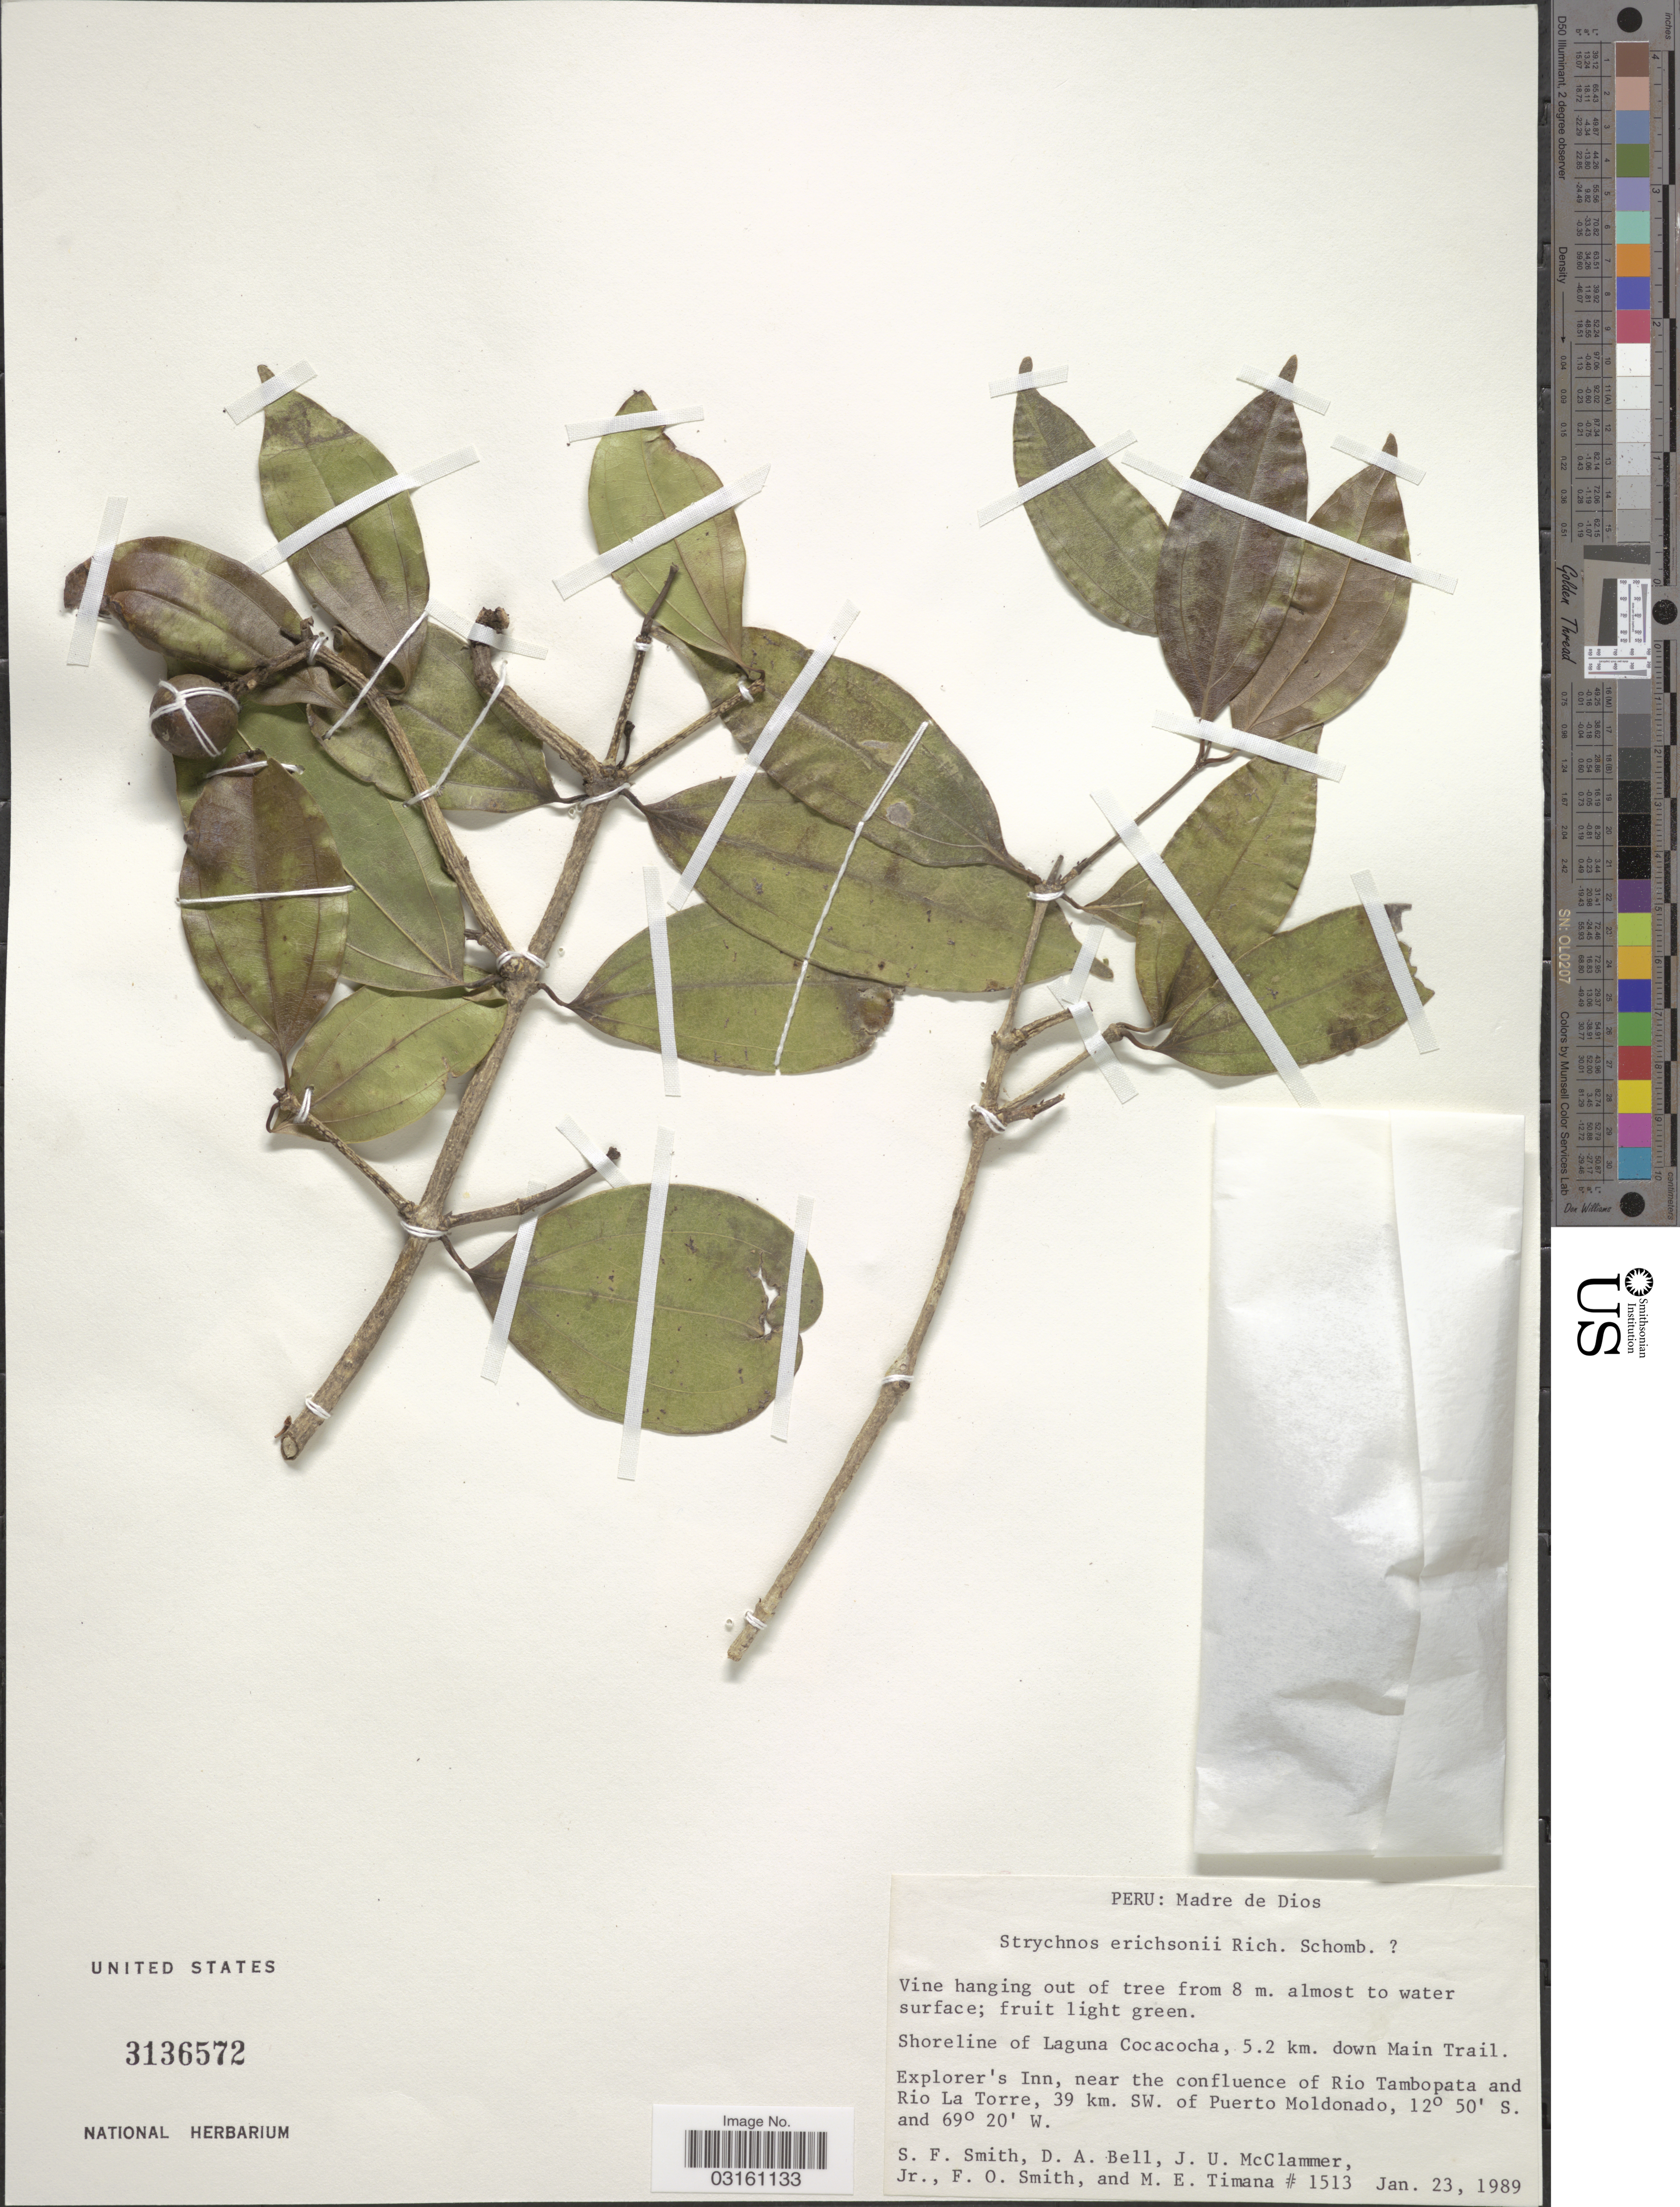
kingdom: Plantae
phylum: Tracheophyta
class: Magnoliopsida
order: Gentianales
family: Loganiaceae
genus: Strychnos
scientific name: Strychnos erichsonii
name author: R.H. Schomb. ex Progel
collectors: S.F. Smith, D. A. Bell, J. McClammer Jr. & F. Smith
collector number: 1513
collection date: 1989-01-23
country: Peru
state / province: Madre de Dios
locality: Shoreline of Laguna Cocacocha, 5.2 km. down Main Trail. Explorer's Inn, near the confluence of Rio Tambopata and Rio La Torre, 39 km. SW. of Puerto Moldonado.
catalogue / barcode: US 3136572